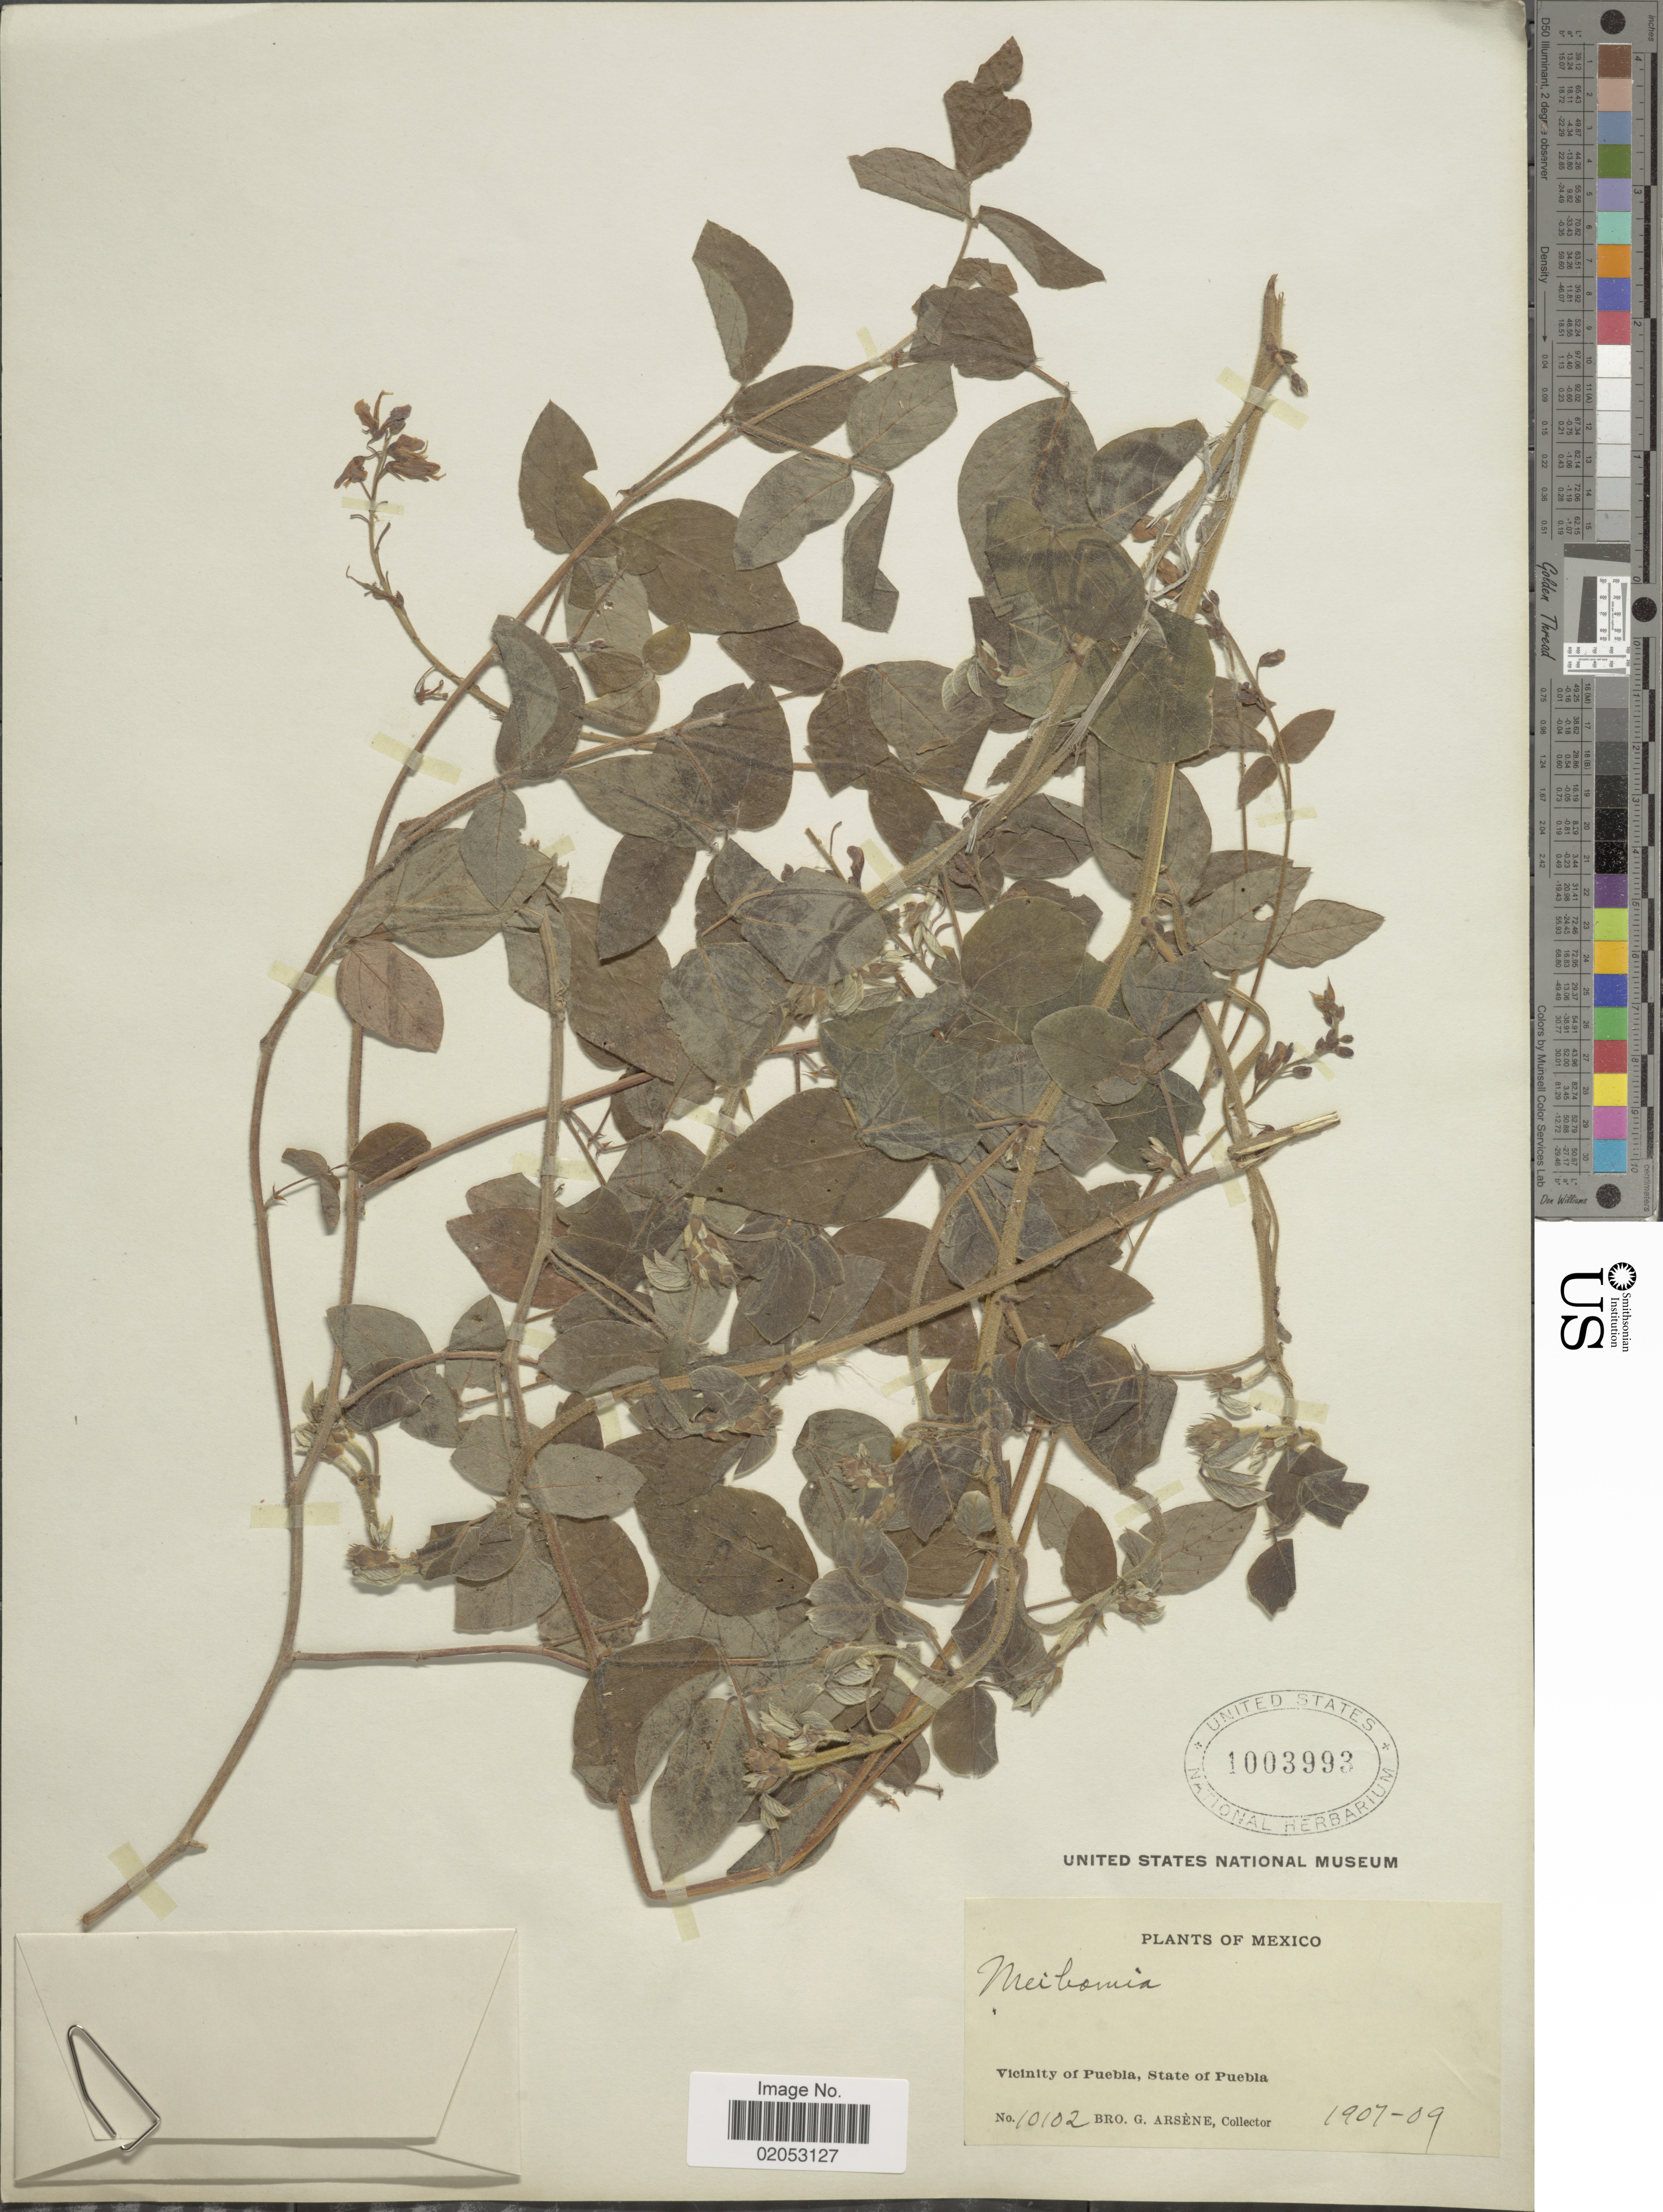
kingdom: Plantae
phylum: Tracheophyta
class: Magnoliopsida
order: Fabales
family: Fabaceae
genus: Desmodium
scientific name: Desmodium sp.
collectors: Bro. G. Arsène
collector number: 10102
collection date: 1907/1909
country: Mexico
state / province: Puebla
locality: Vicinity of Puebla, State of Puebla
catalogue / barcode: US 1003993